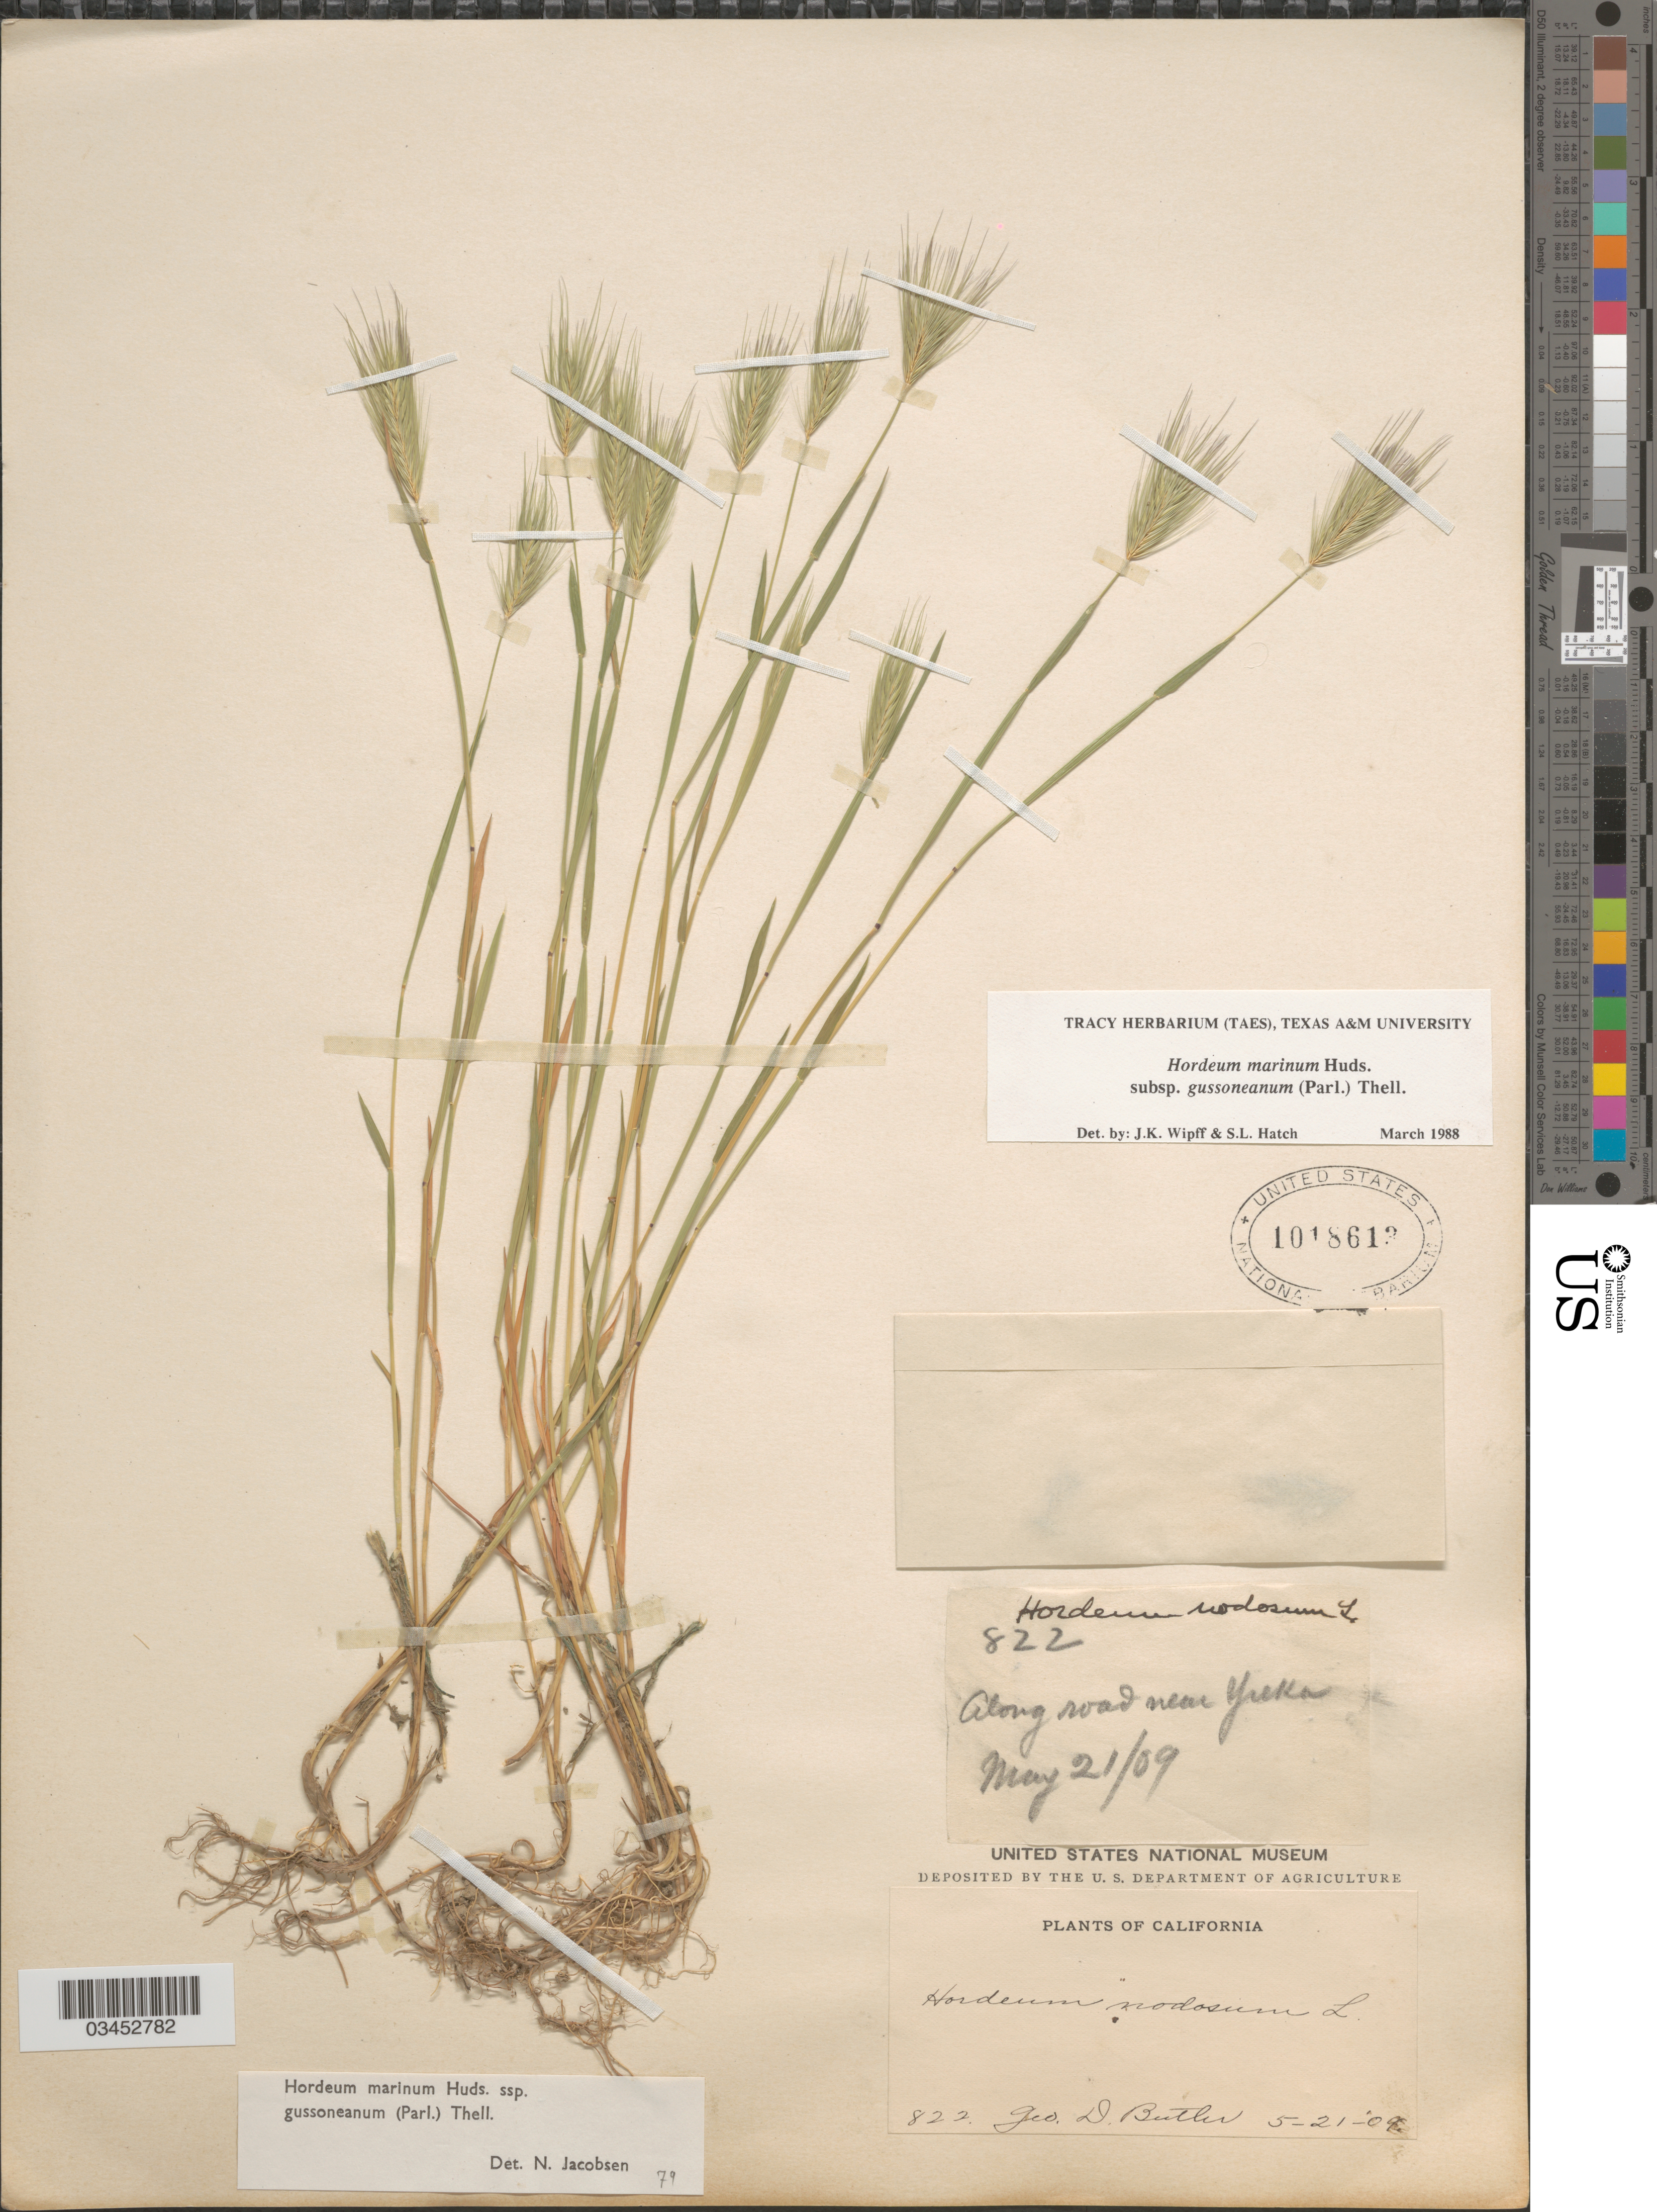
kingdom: Plantae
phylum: Tracheophyta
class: Liliopsida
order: Poales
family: Poaceae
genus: Hordeum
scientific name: Hordeum marinum subsp. gussoneanum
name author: (Parl.) Thell.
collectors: G. D. Butler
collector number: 822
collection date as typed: Transcribed d/m/y: 21/5/9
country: United States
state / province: California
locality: Along road near Yreka.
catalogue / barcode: US 1018612